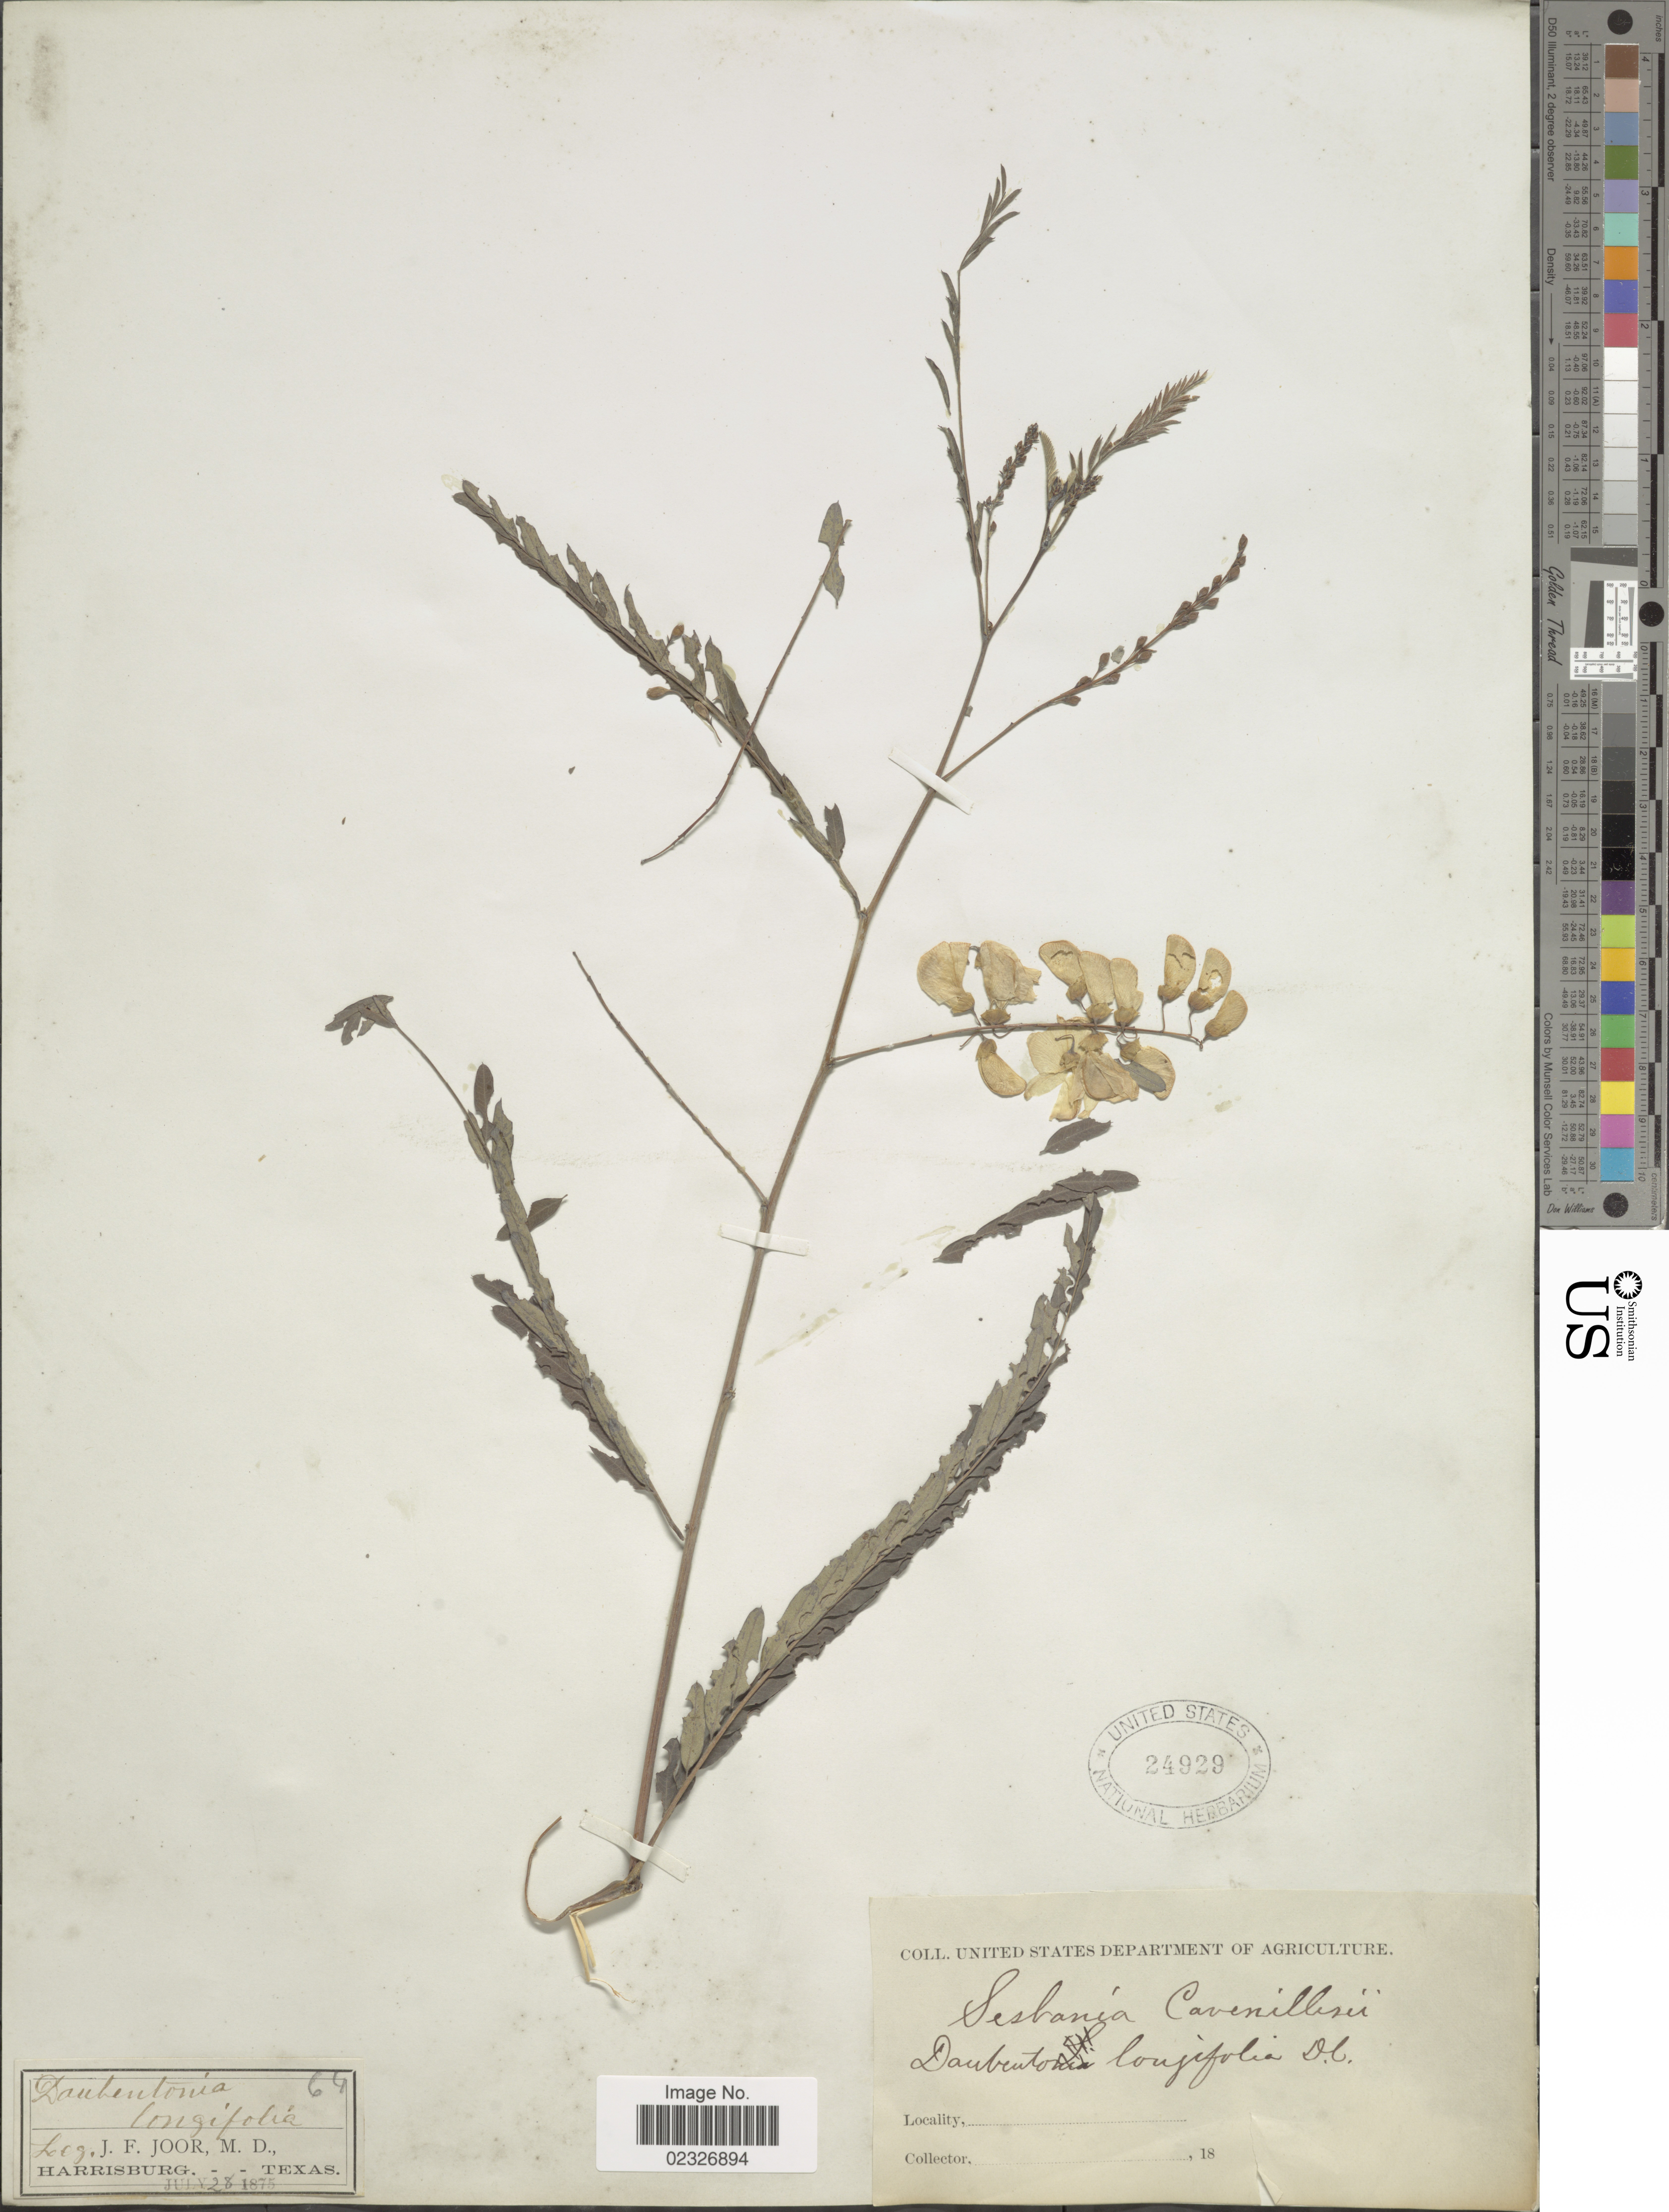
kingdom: Plantae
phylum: Tracheophyta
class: Magnoliopsida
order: Fabales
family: Fabaceae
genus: Sesbania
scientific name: Sesbania drummondii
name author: (Rydb.) Cory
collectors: J. F. Joor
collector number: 64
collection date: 1875-07-28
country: United States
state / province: Texas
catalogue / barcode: US 24929